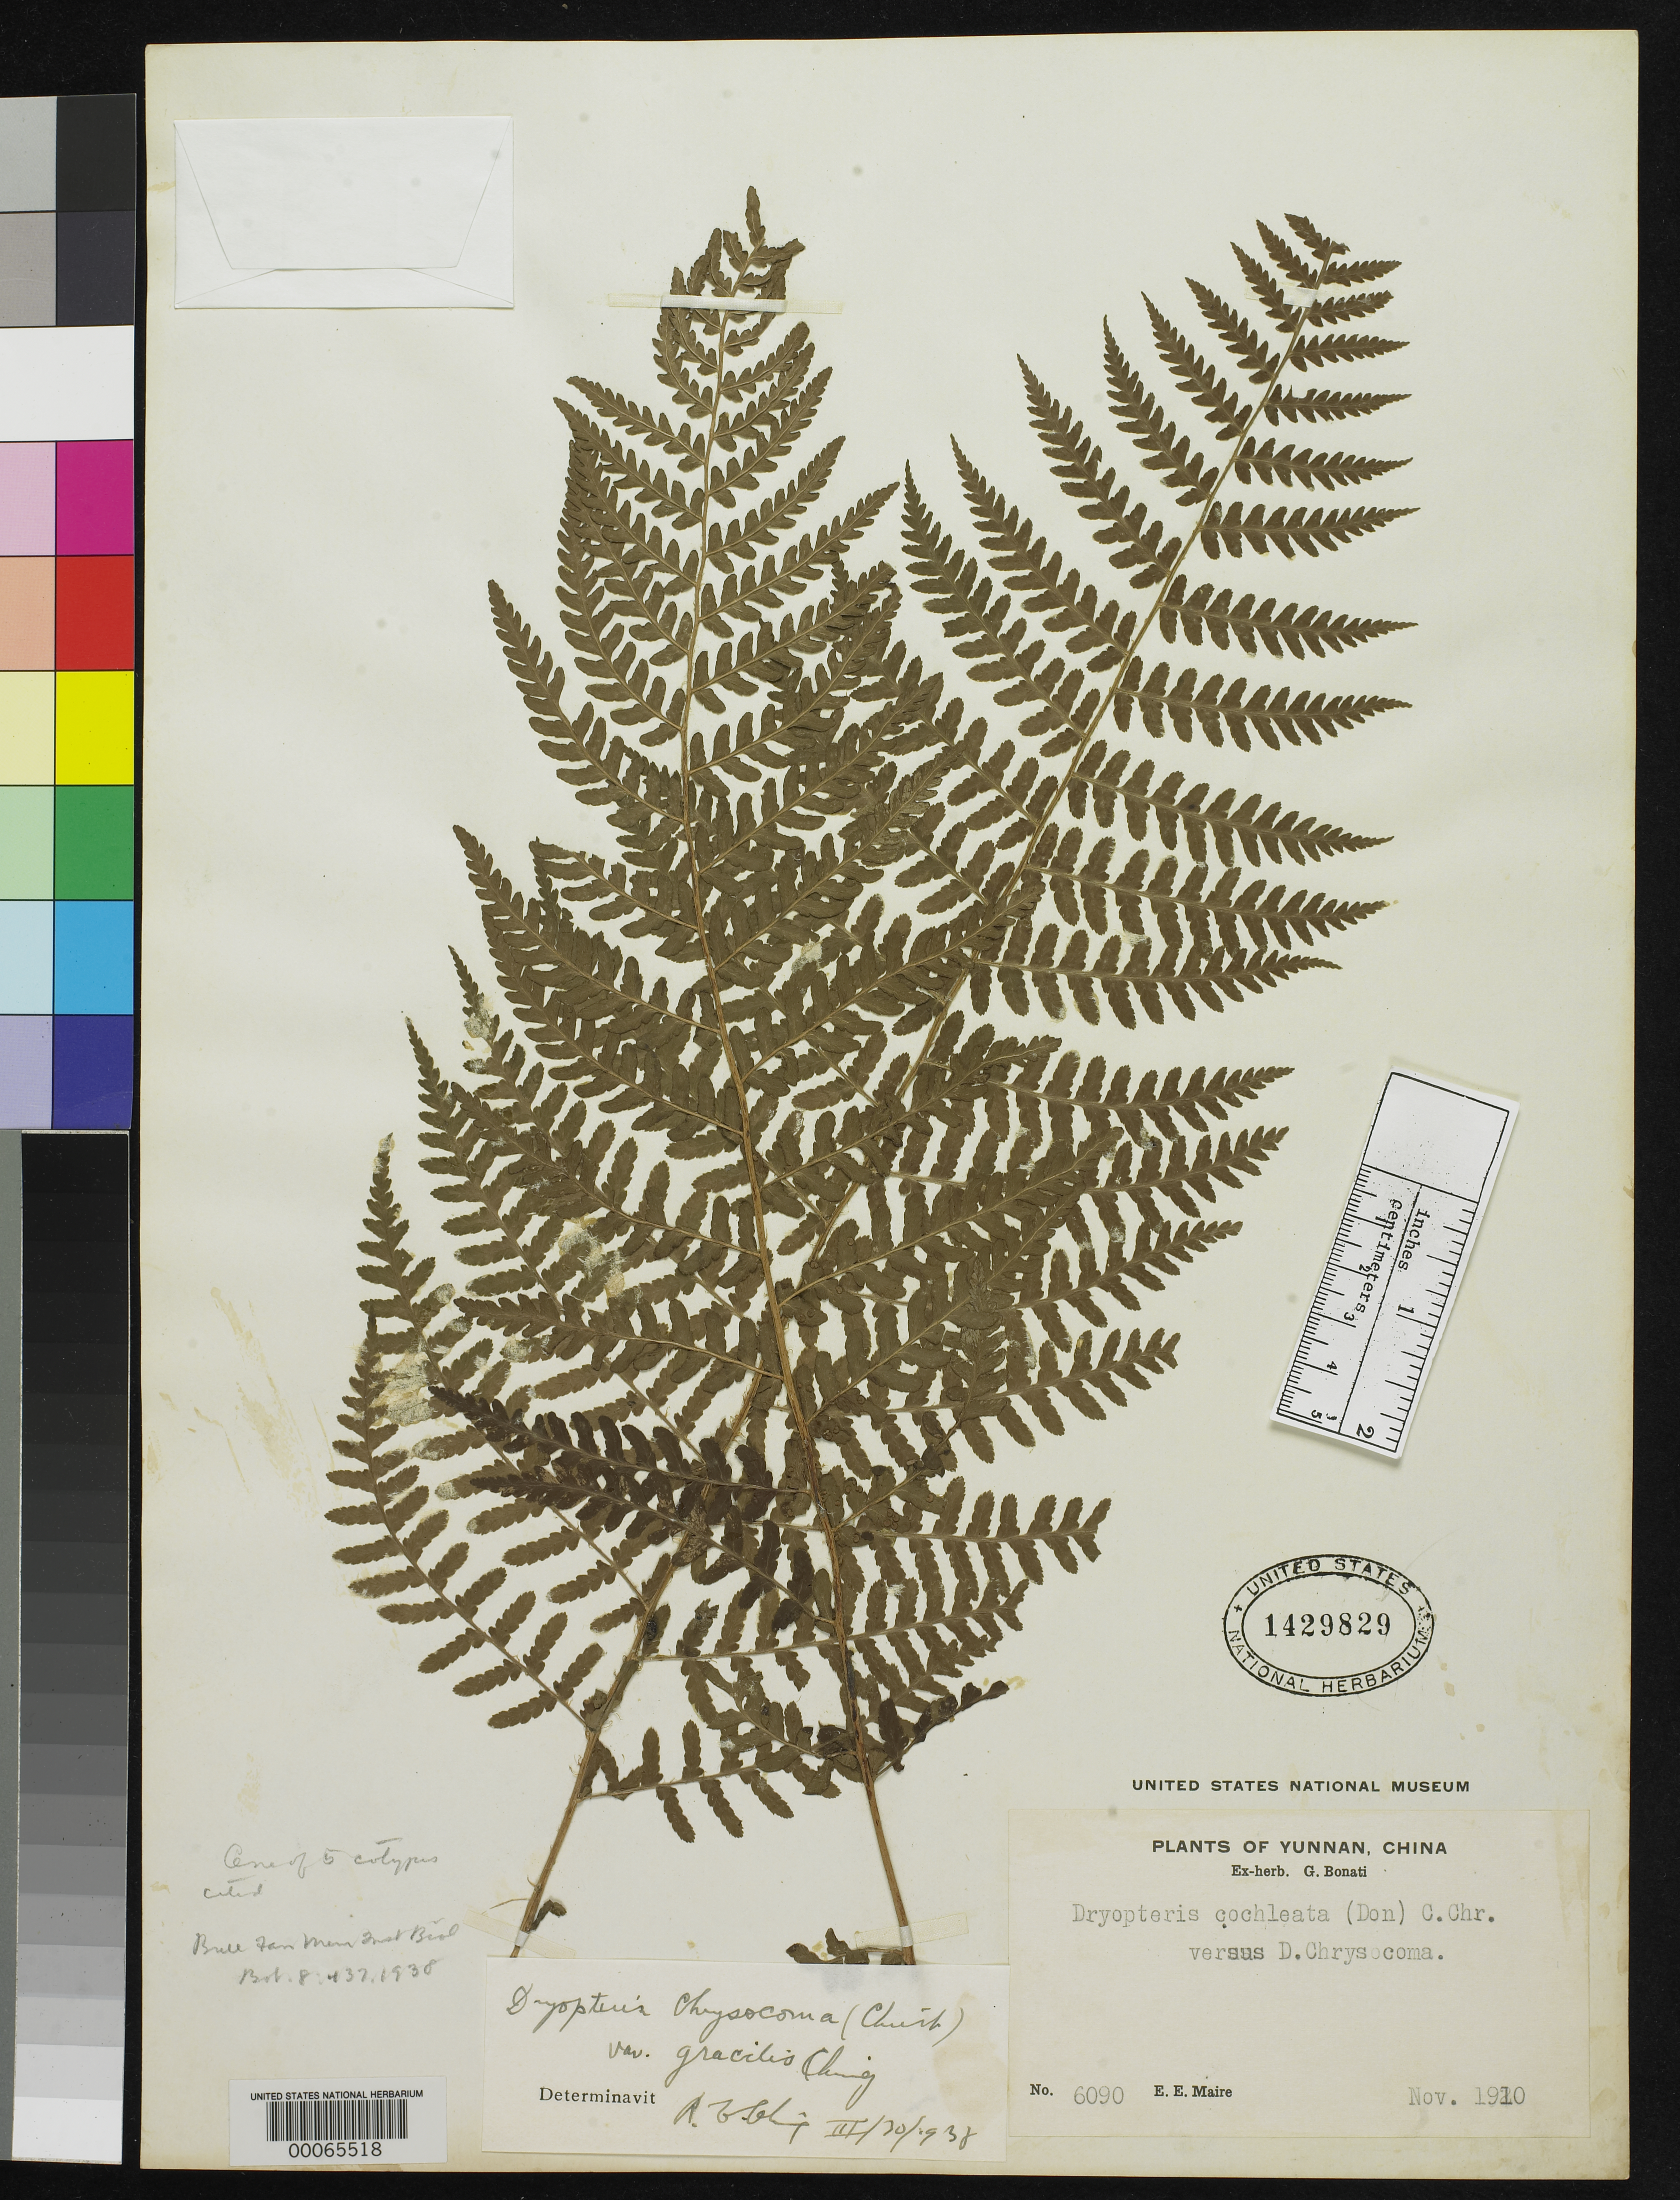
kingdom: Plantae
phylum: Tracheophyta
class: Polypodiopsida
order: Polypodiales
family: Dryopteridaceae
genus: Dryopteris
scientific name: Dryopteris chrysocoma var. gracilis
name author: Ching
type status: Lectotype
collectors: E. E. Maire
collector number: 6090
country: China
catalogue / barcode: US 1429829